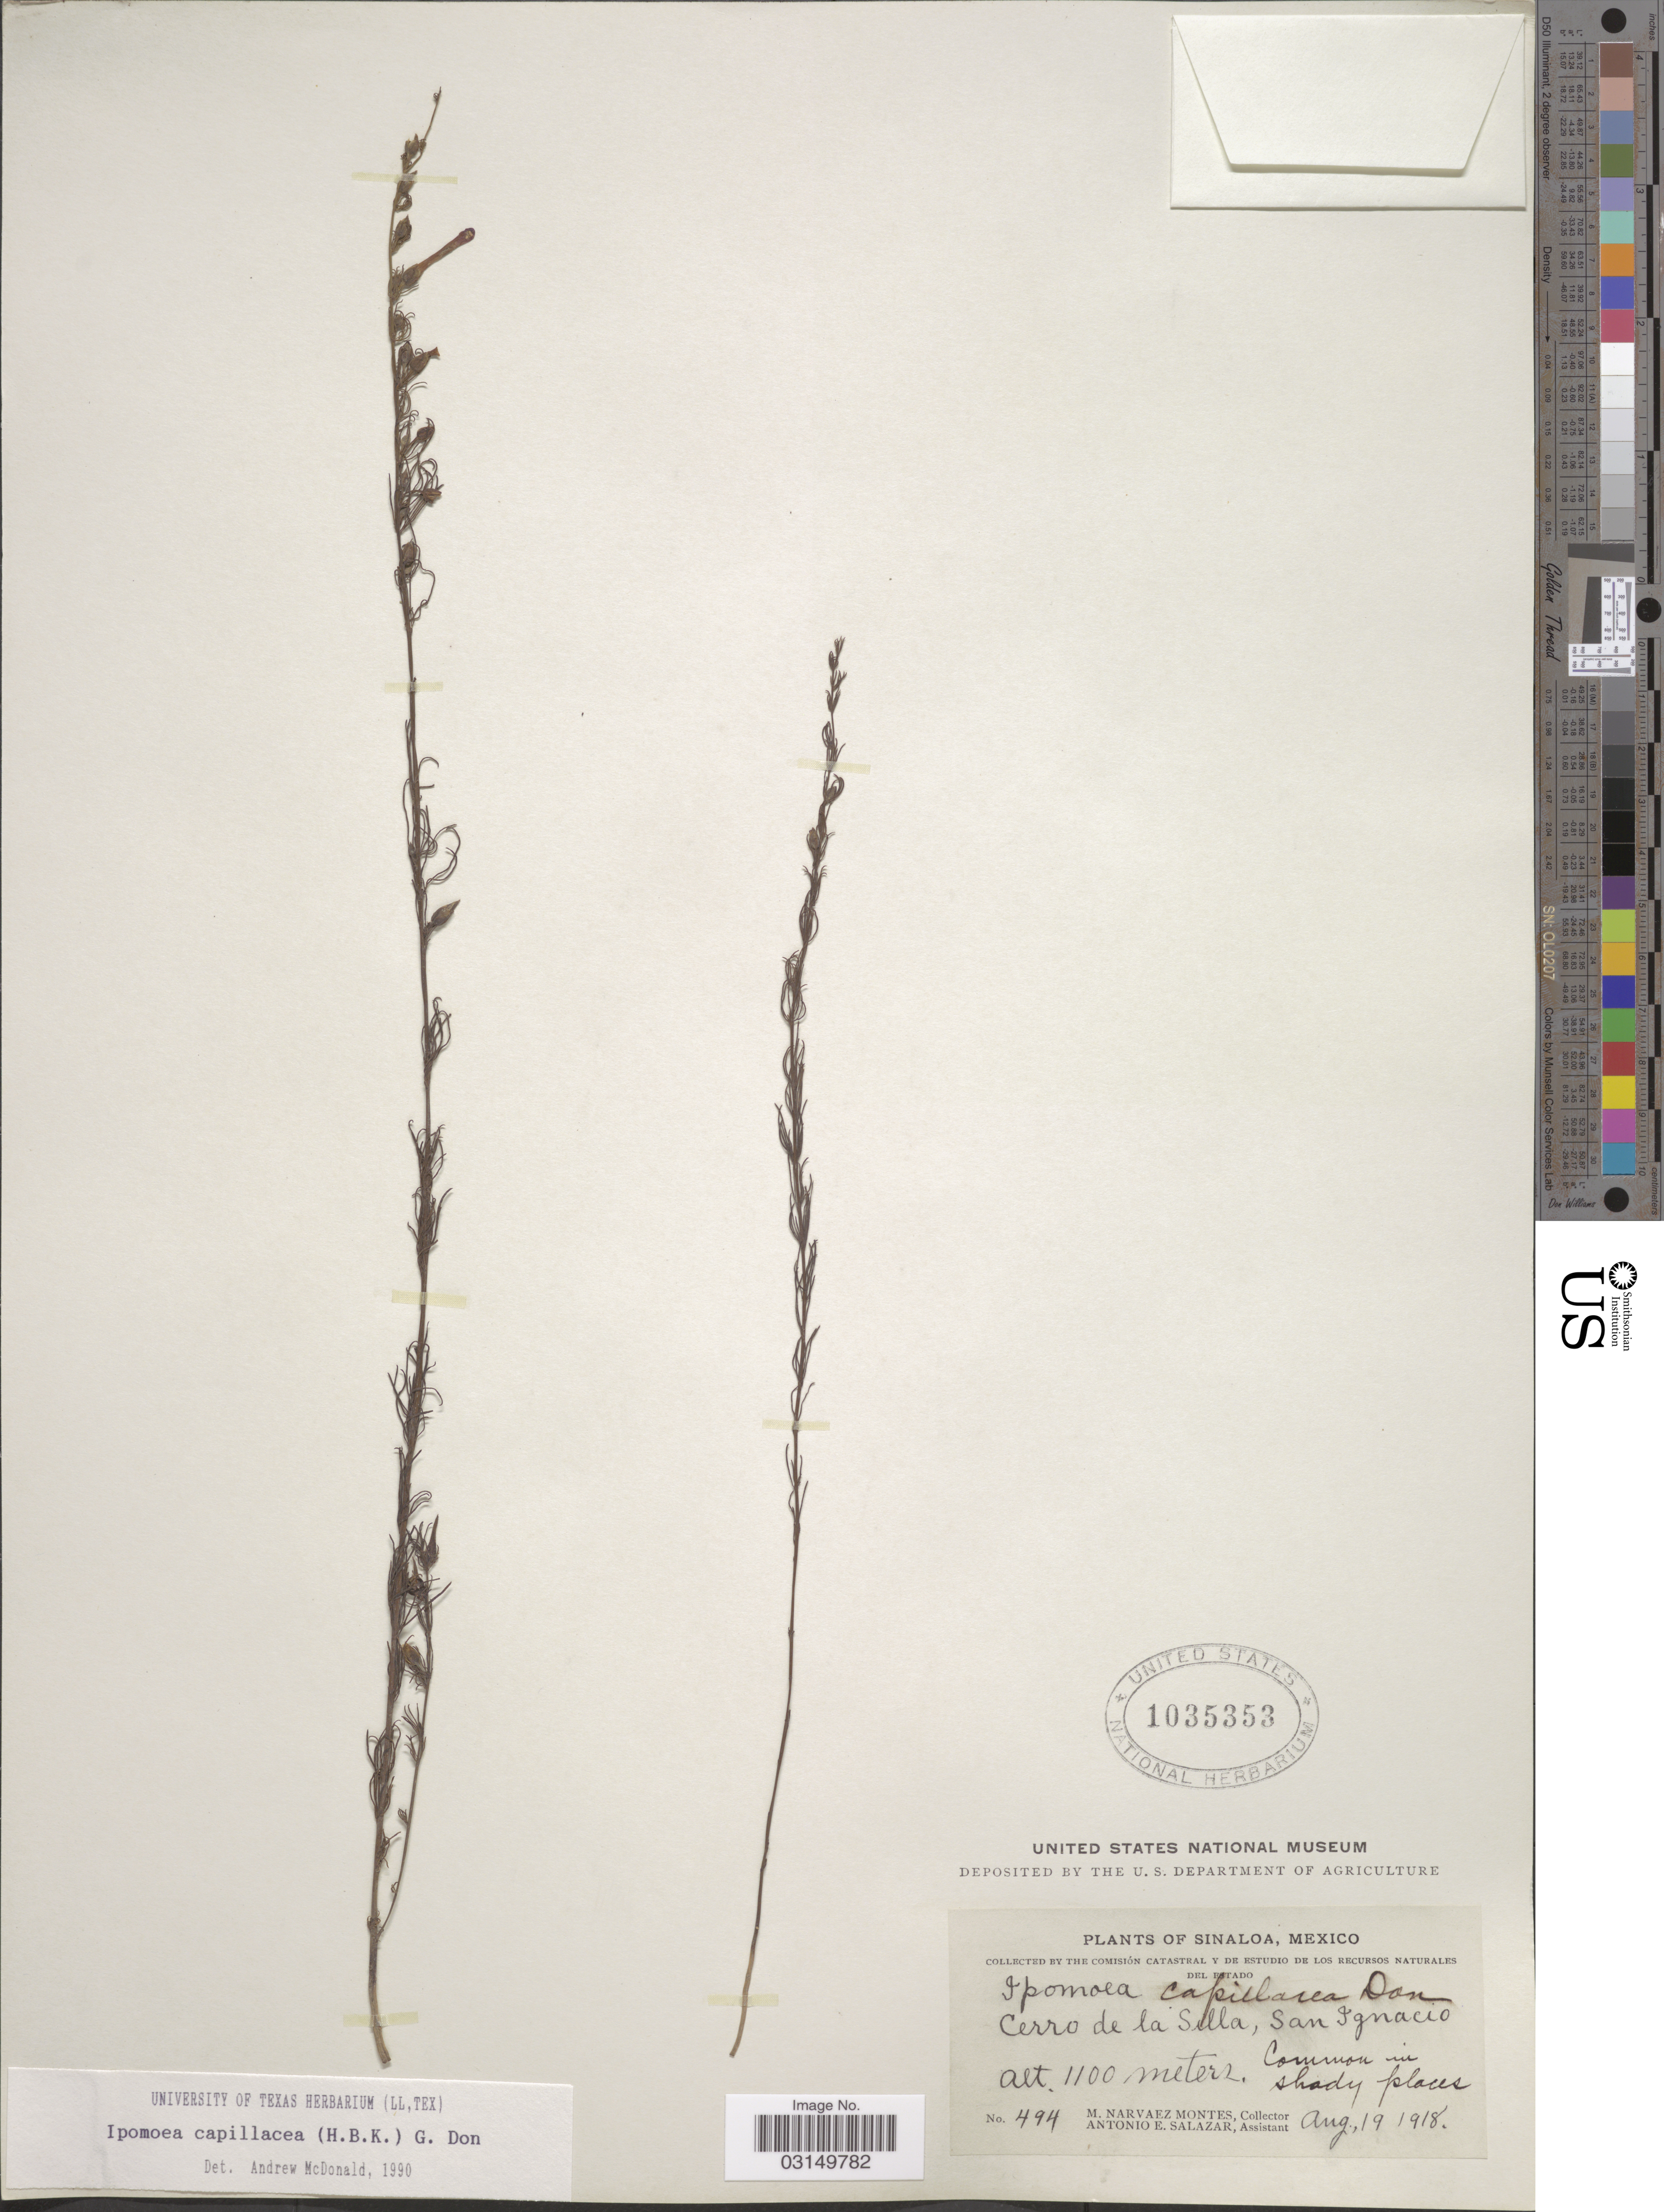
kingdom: Plantae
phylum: Tracheophyta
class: Magnoliopsida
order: Solanales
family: Convolvulaceae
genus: Ipomoea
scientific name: Ipomoea capillacea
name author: (Kunth) G. Don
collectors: M. Narvaez-Montes & A. E. Salazar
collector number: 494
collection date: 1918-08-18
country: Mexico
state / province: Sinaloa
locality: Cerro de la Silla, San Ignacio.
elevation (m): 1100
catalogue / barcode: US 1035353